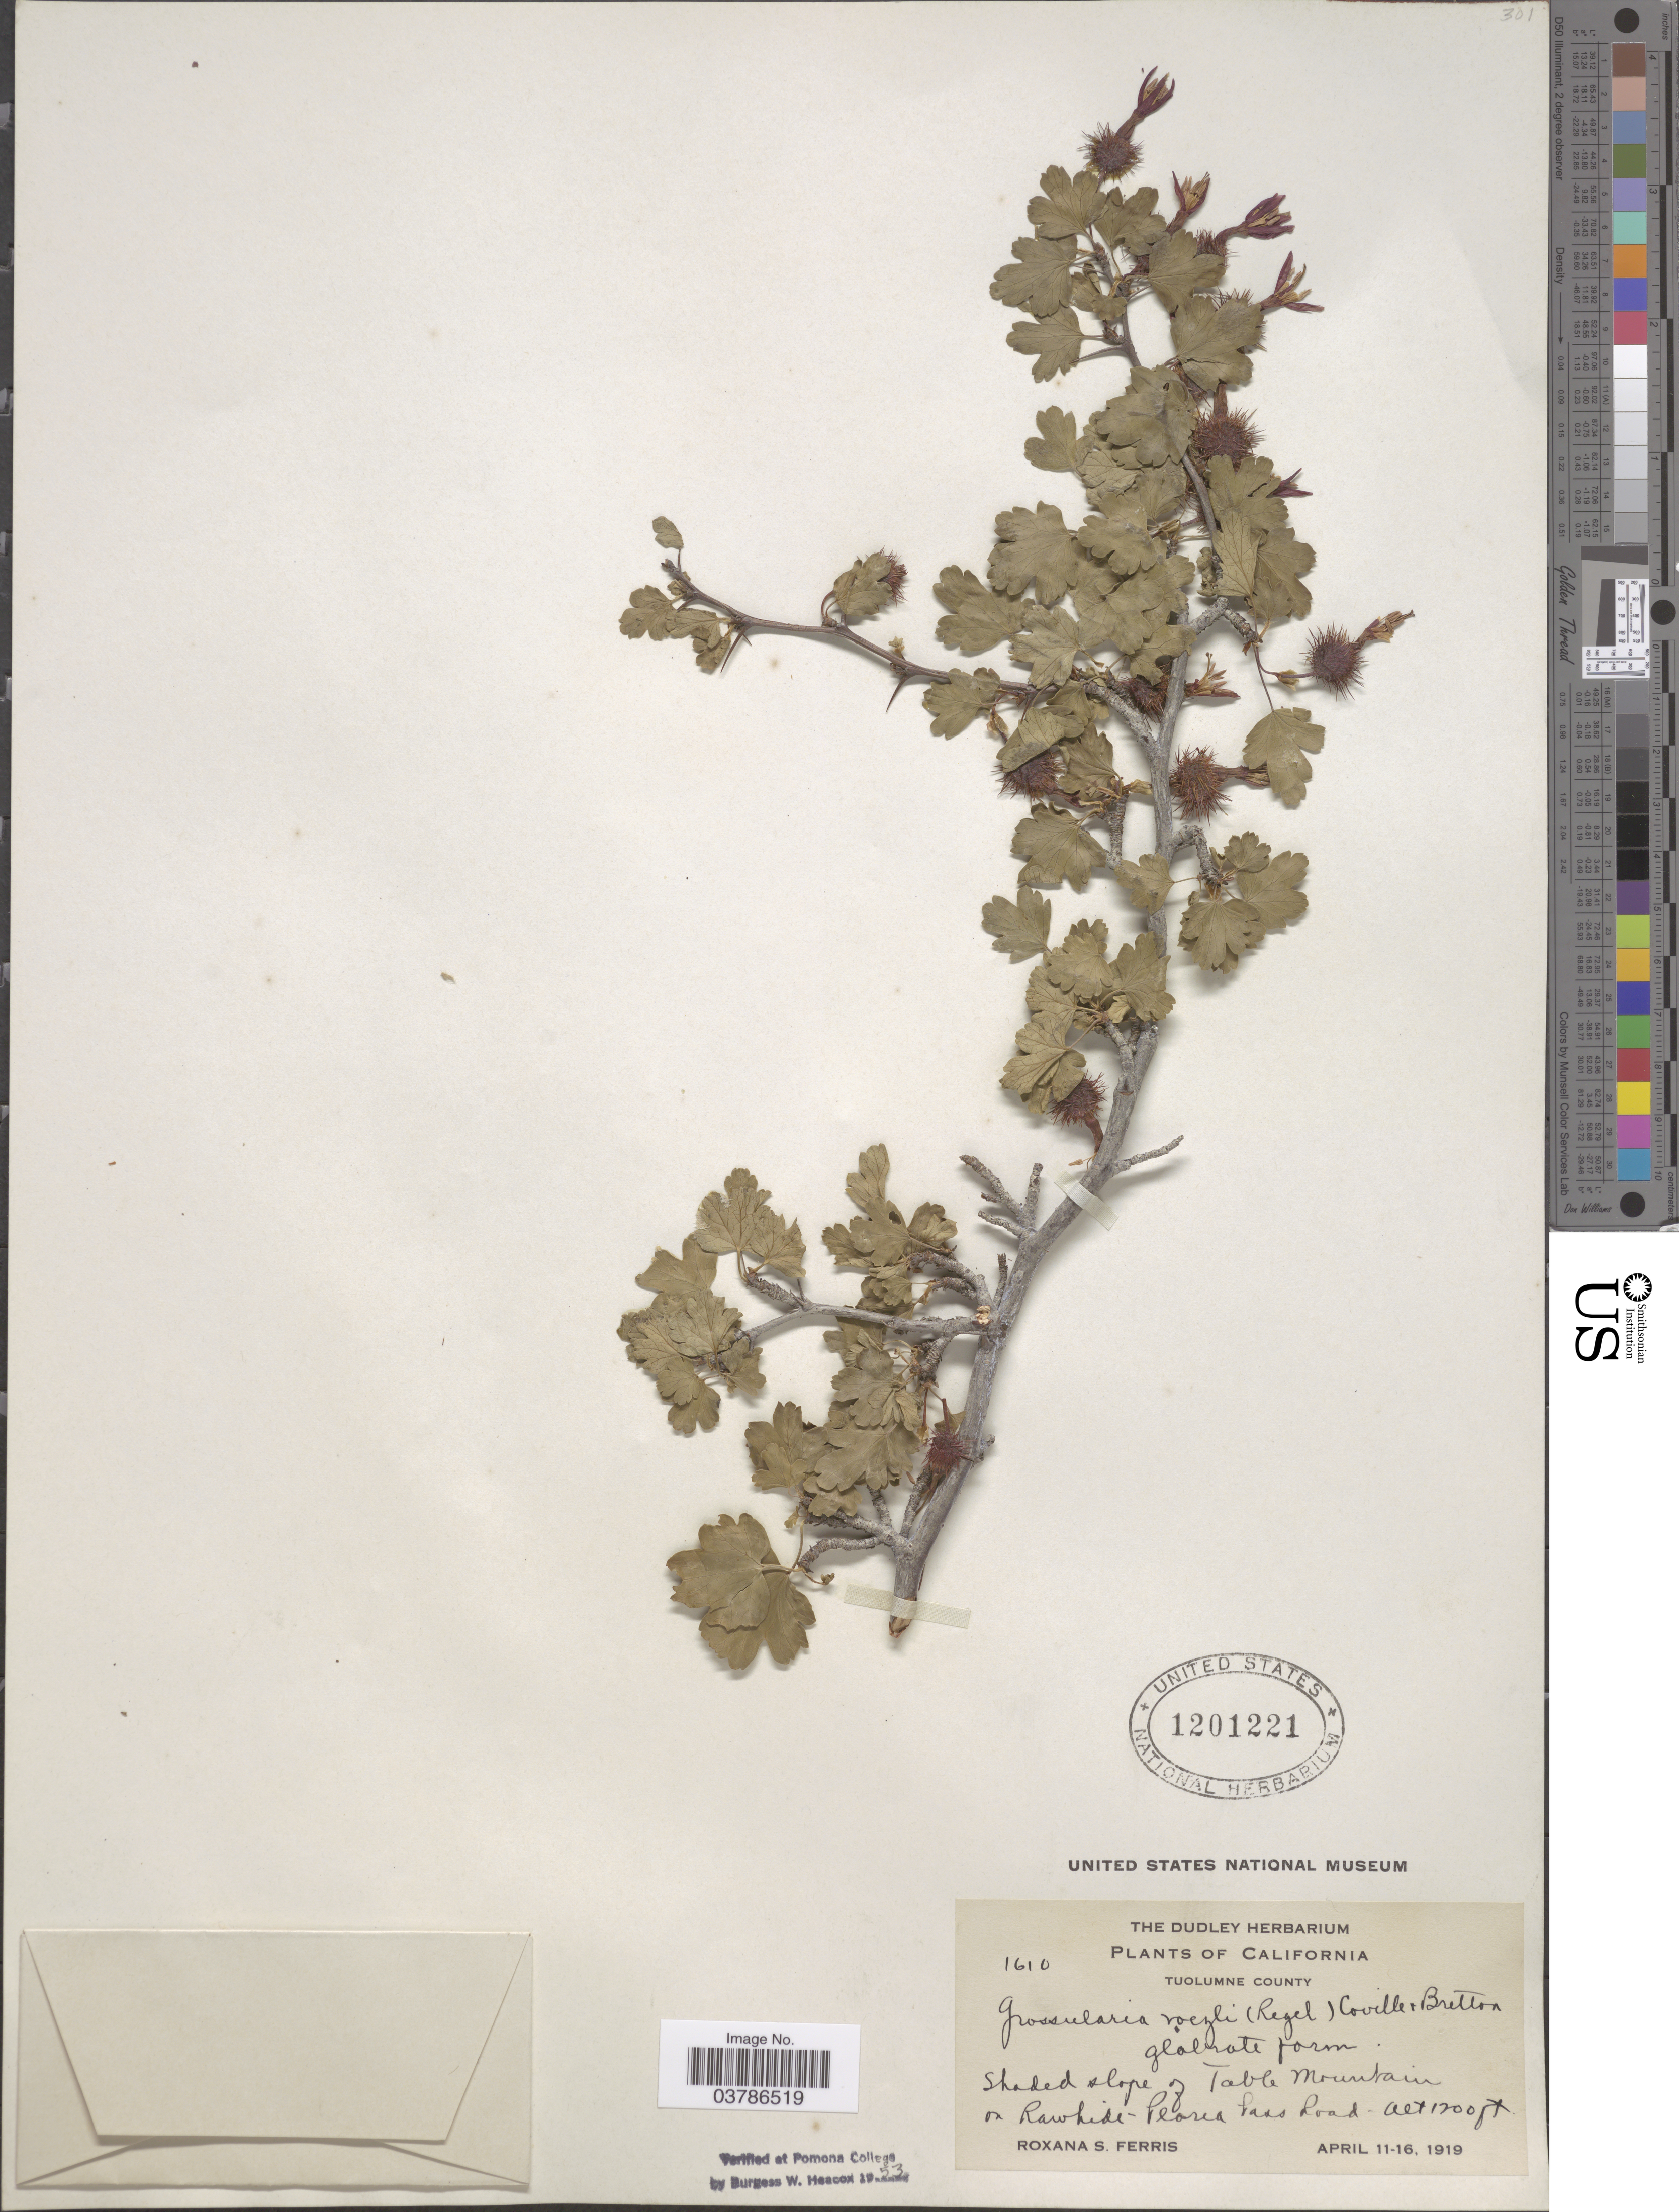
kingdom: Plantae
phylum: Tracheophyta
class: Magnoliopsida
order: Saxifragales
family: Grossulariaceae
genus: Ribes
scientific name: Ribes roezlii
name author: Regel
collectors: R. S. Ferris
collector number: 1610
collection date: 1919-04-11/1919-04-16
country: United States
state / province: California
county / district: Tuolumne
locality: Tuolumne County. Shaded slope of Table Mountain on Rawhide-Peoria Pass Road.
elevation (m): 366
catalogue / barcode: US 1201221